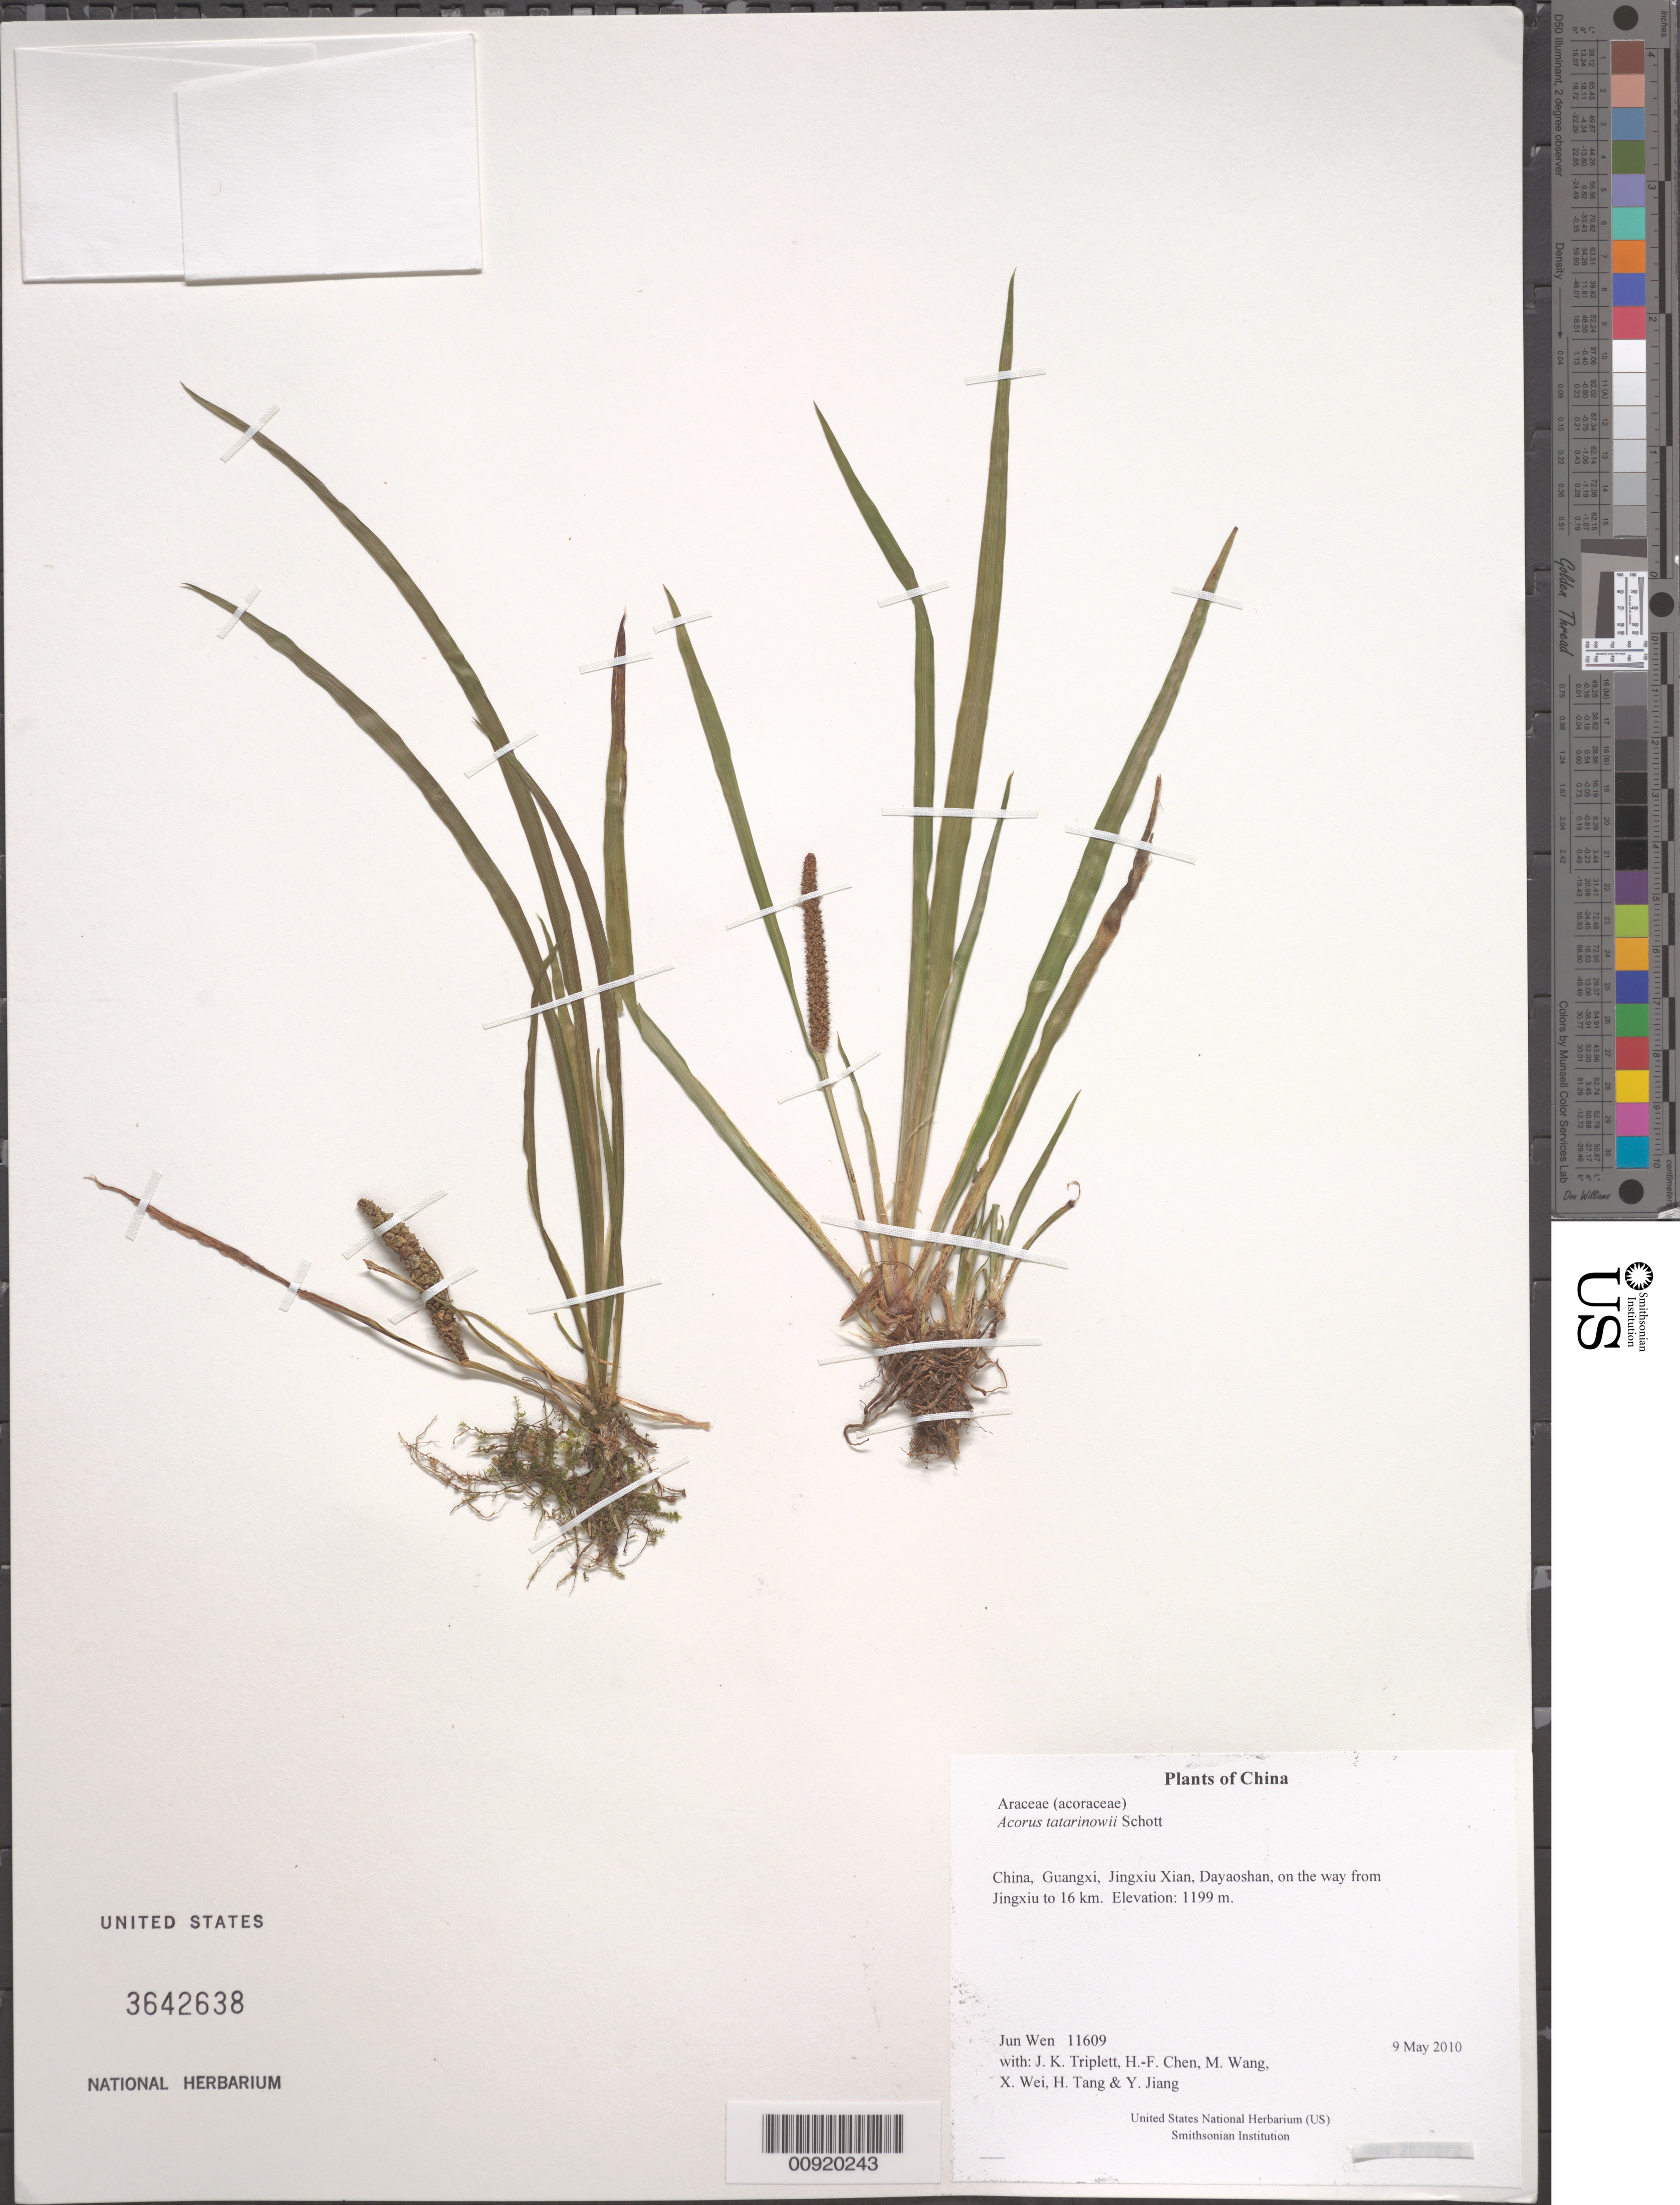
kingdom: Plantae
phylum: Tracheophyta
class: Liliopsida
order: Acorales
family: Acoraceae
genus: Acorus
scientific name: Acorus tatarinowii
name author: Schott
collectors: J. Wen, J. K. Triplett, H.-F. Chen, M. Wang, X. Wei, H. Tang & Y. Jiang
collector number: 11609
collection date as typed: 9 May 2010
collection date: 2010-05-09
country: China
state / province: Guangxi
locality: Jingxiu Xian, Dayaoshan, on the way from Jingxiu to 16 km.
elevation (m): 1199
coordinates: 24 09.274 N, 110 12.670 E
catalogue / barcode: US 3642638